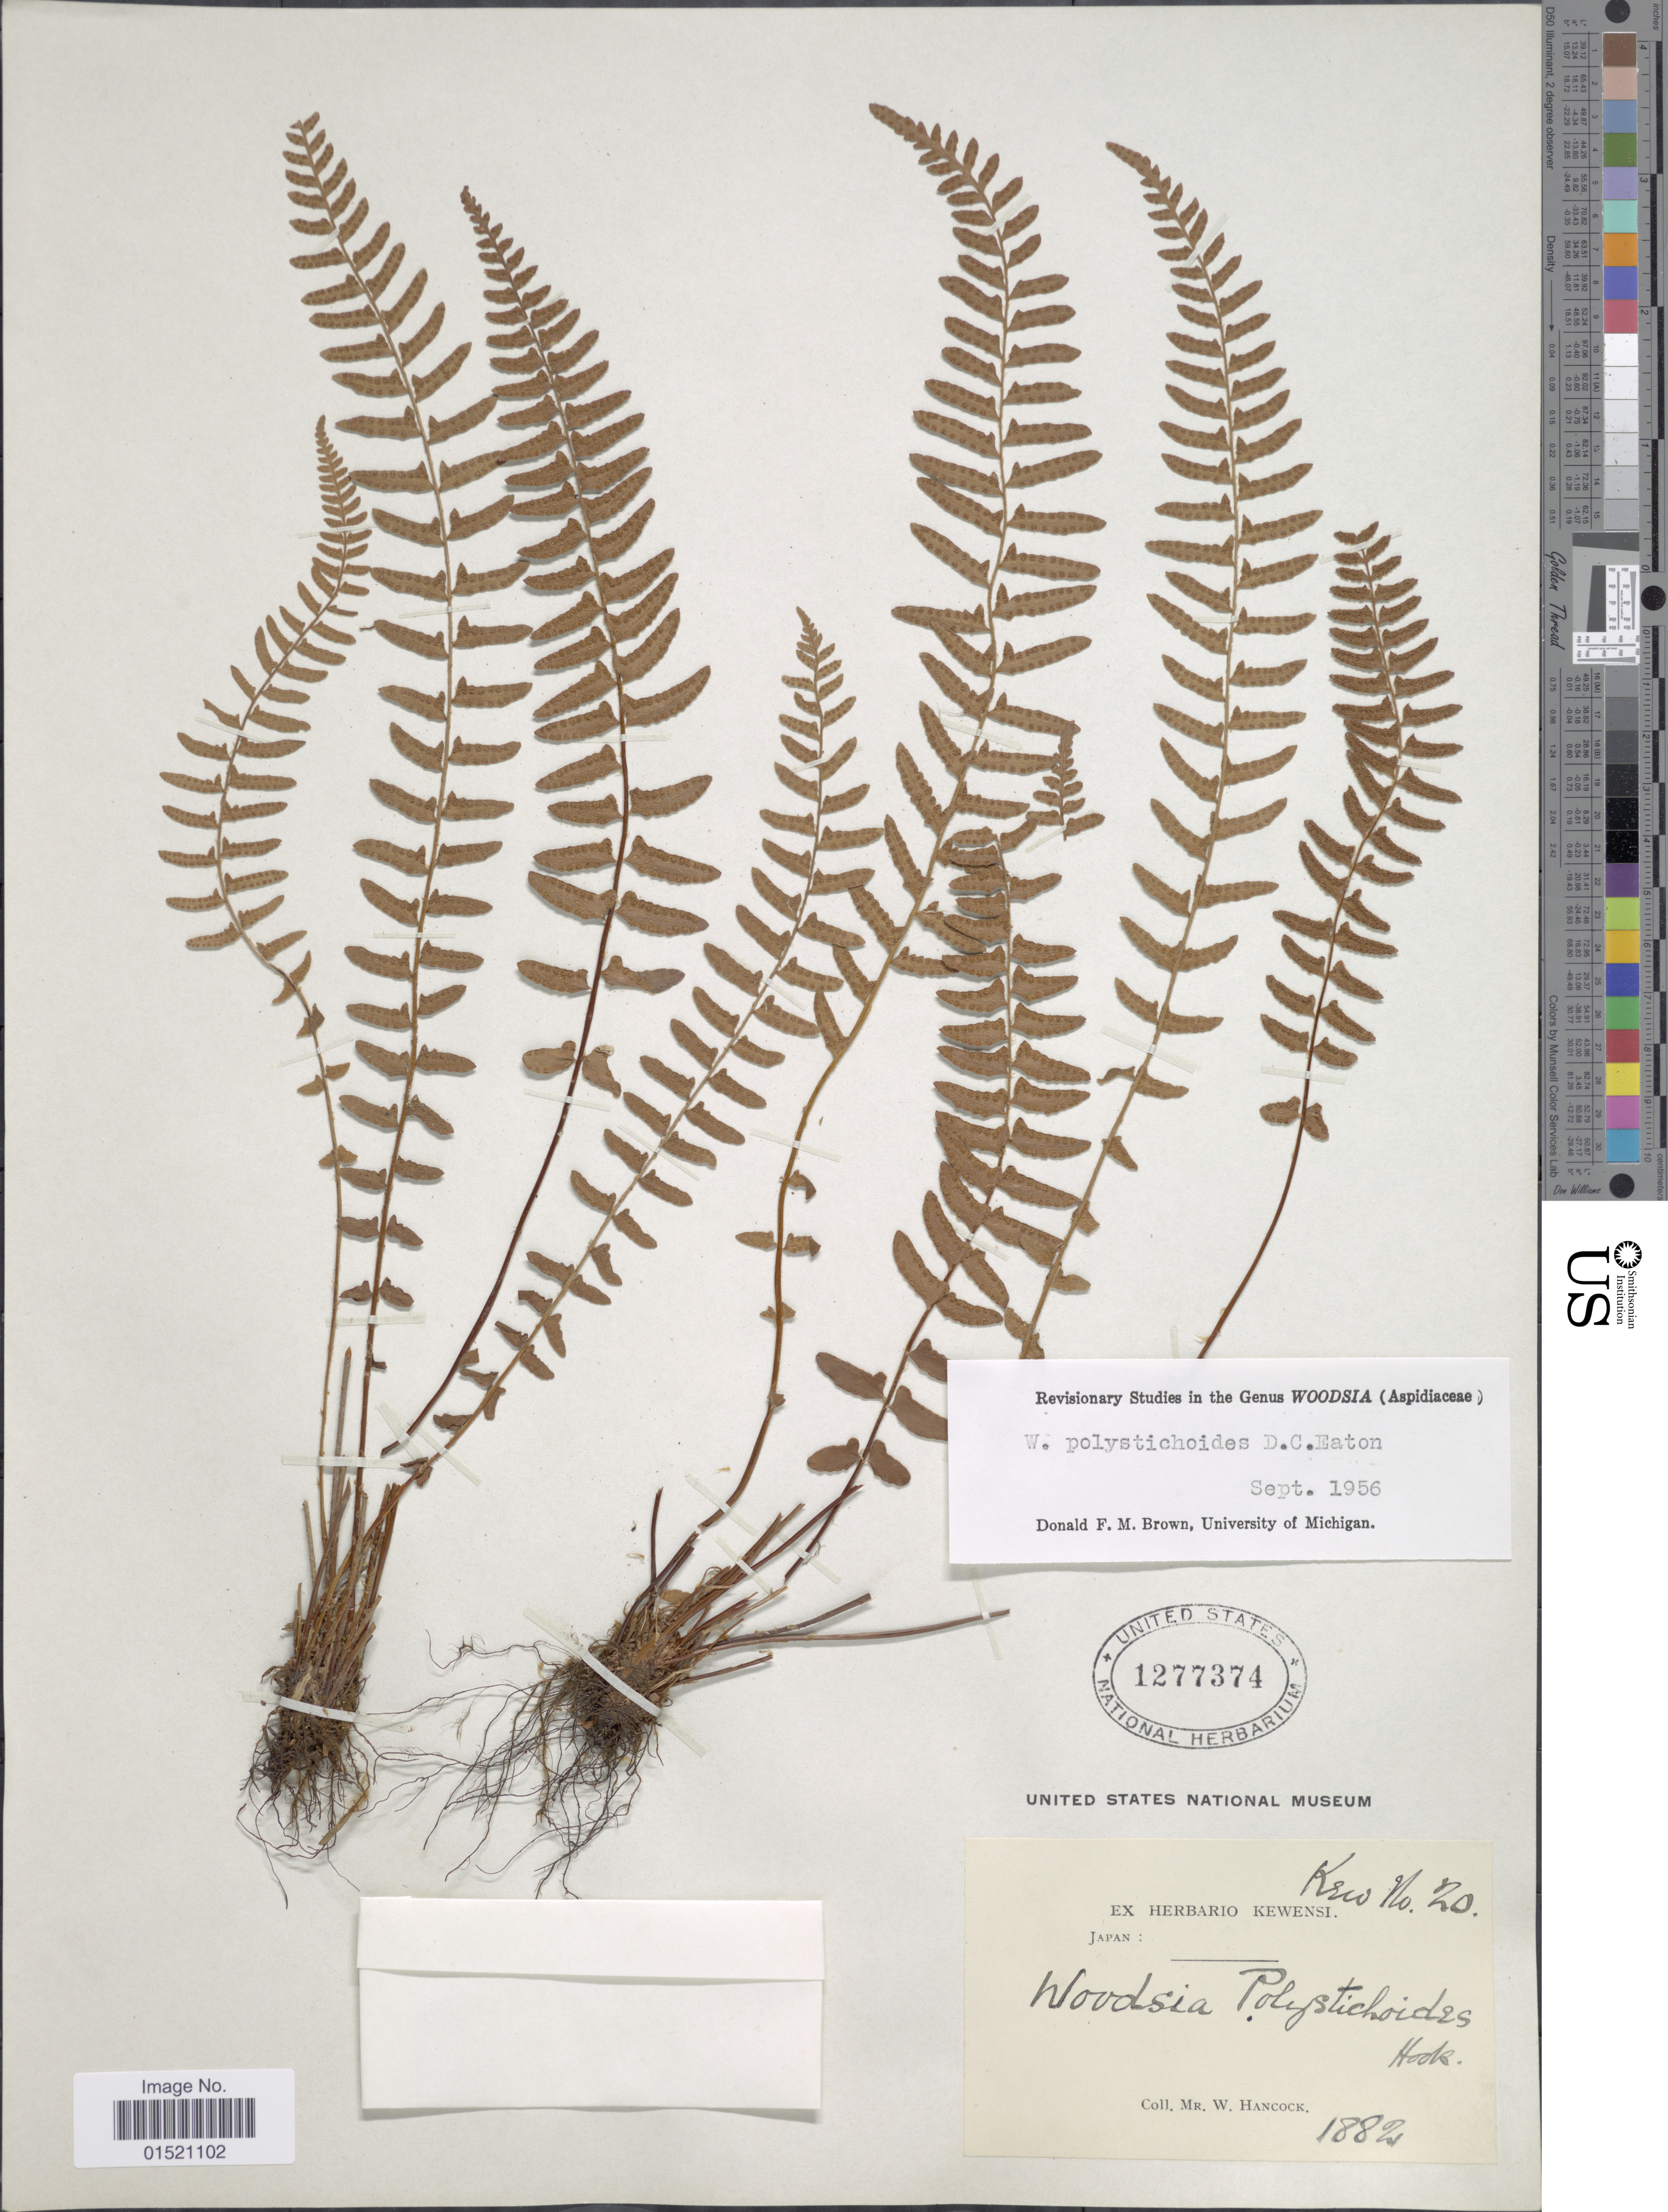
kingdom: Plantae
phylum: Tracheophyta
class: Polypodiopsida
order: Polypodiales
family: Woodsiaceae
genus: Woodsia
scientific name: Woodsia polystichoides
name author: D.C. Eaton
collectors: W. Hancock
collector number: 20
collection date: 1882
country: Japan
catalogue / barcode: US 1277374